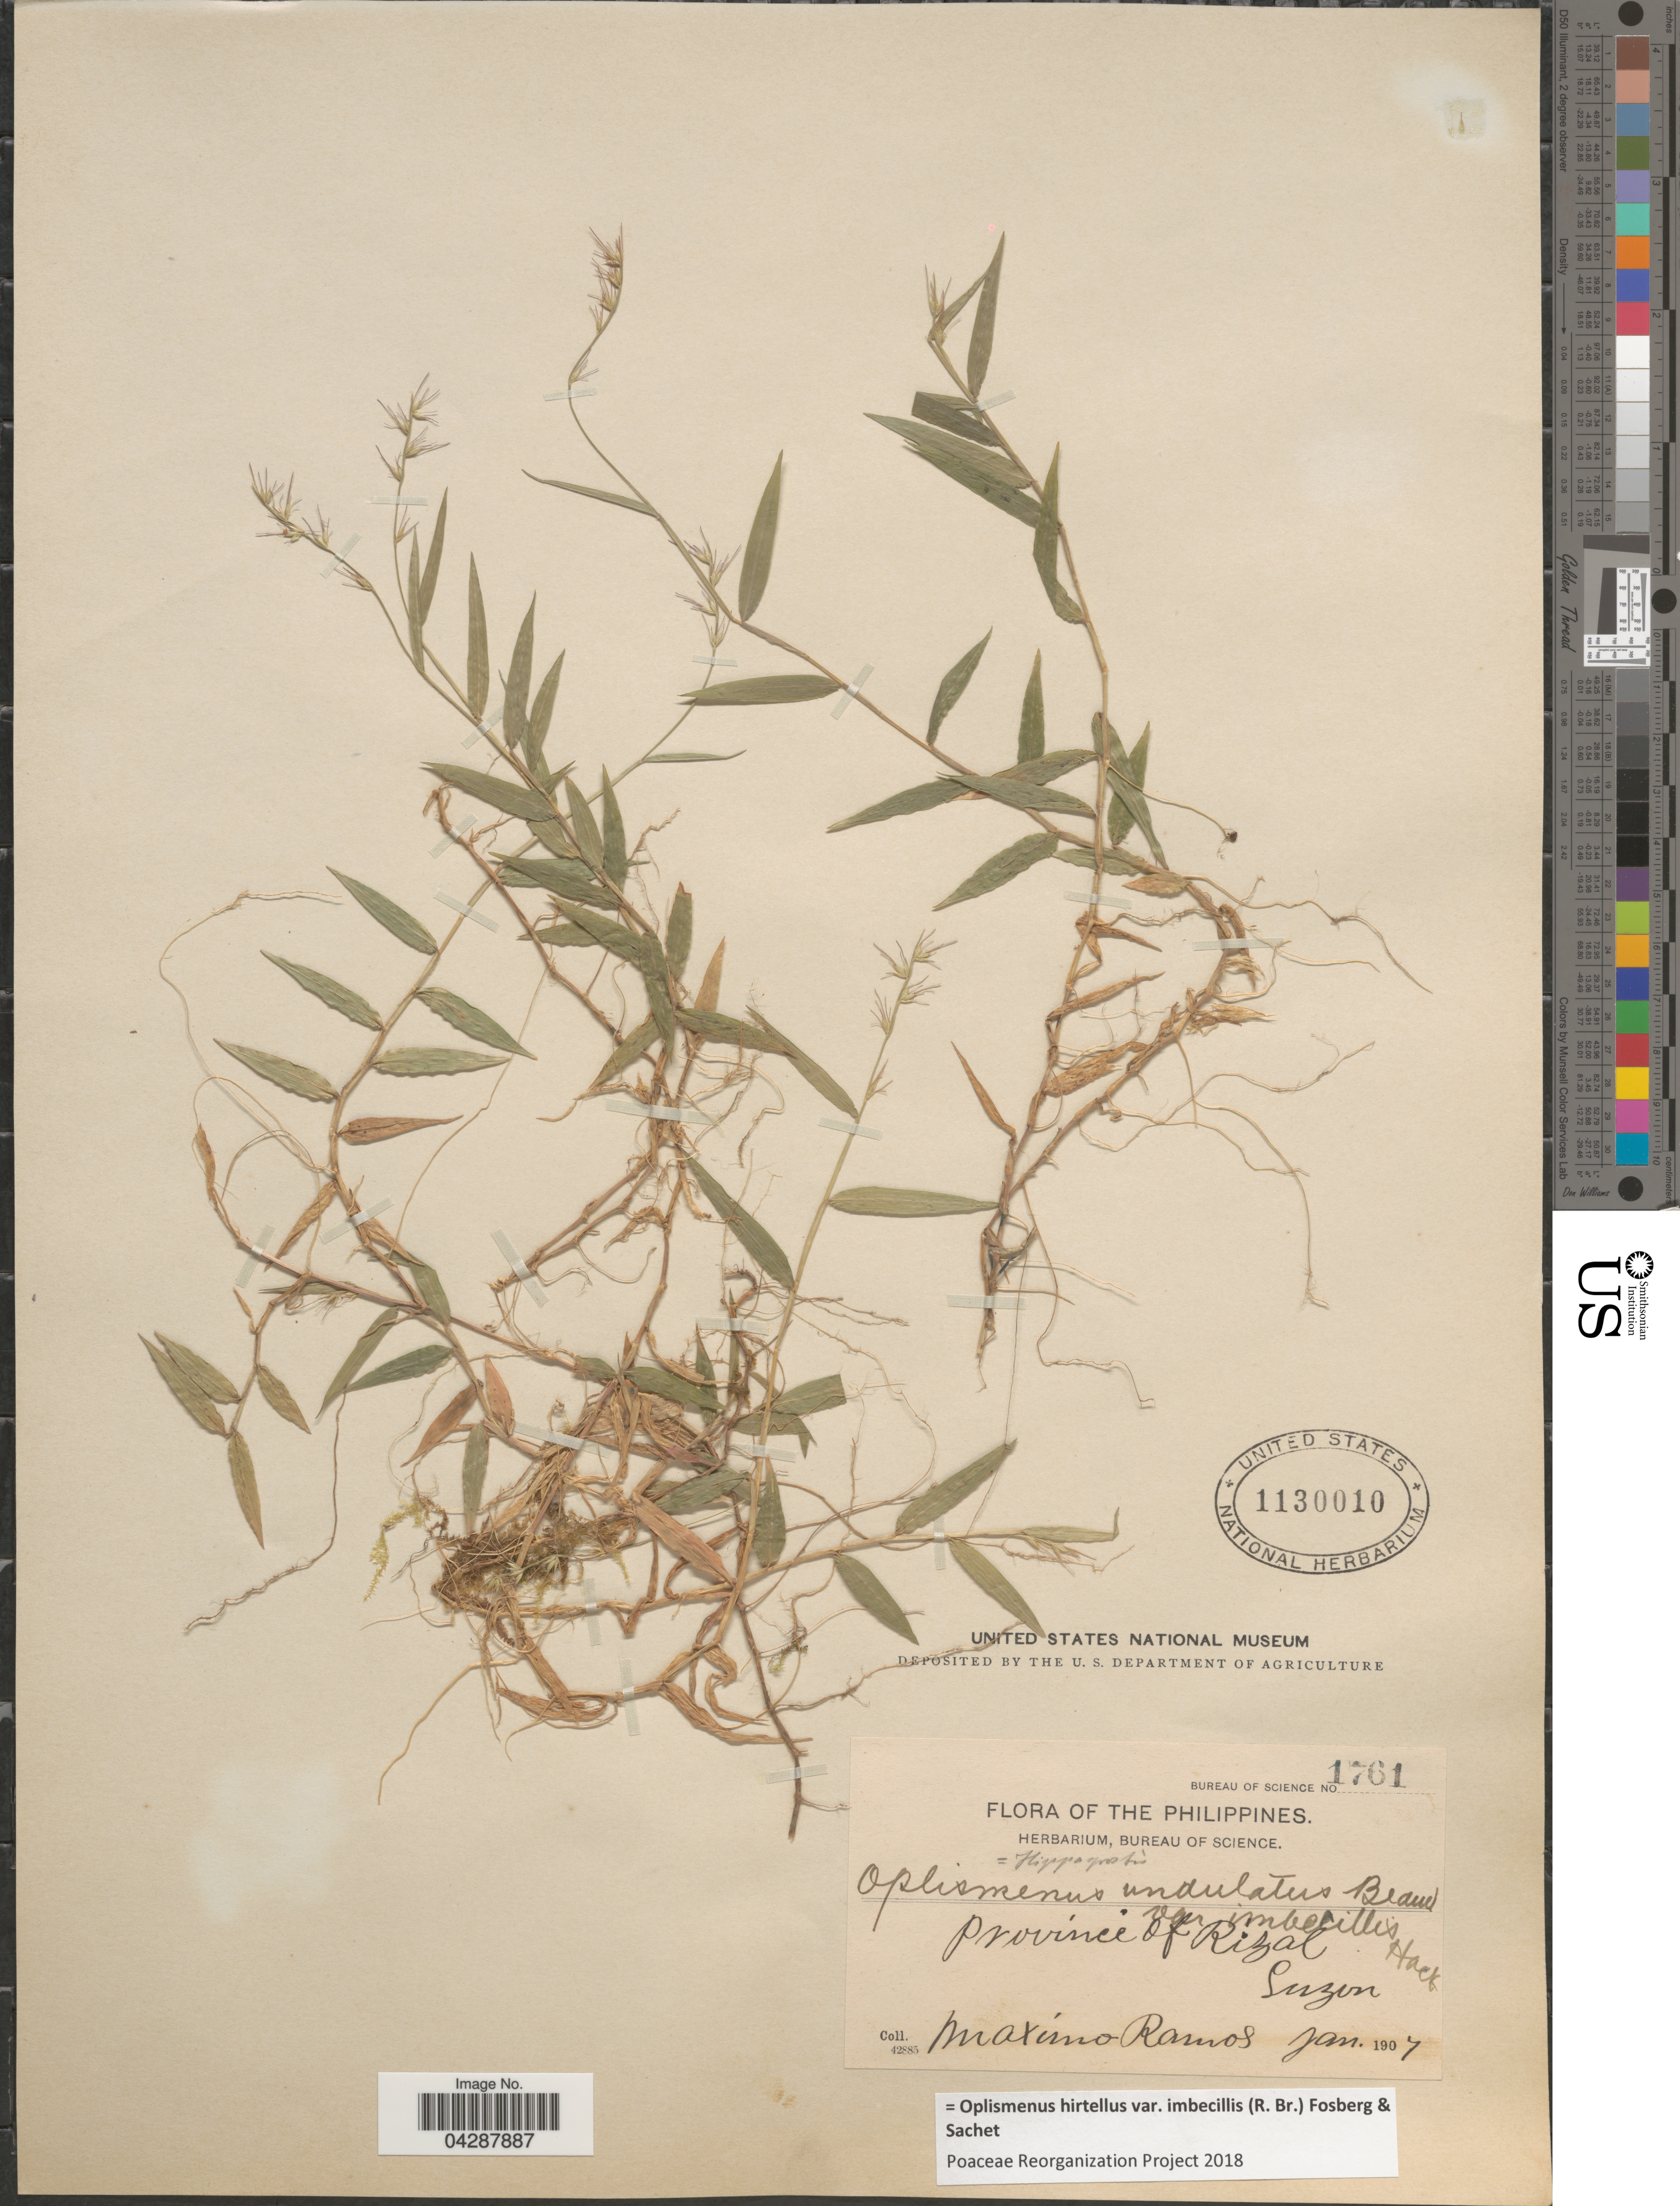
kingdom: Plantae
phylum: Tracheophyta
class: Liliopsida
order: Poales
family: Poaceae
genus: Oplismenus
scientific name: Oplismenus hirtellus var. imbecillis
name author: (R. Br.) Fosberg & Sachet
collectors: M. Ramos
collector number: Bureau of Science 1761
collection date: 1907-01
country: Philippines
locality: Province of Rizal. Luzon.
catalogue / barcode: US 1130010